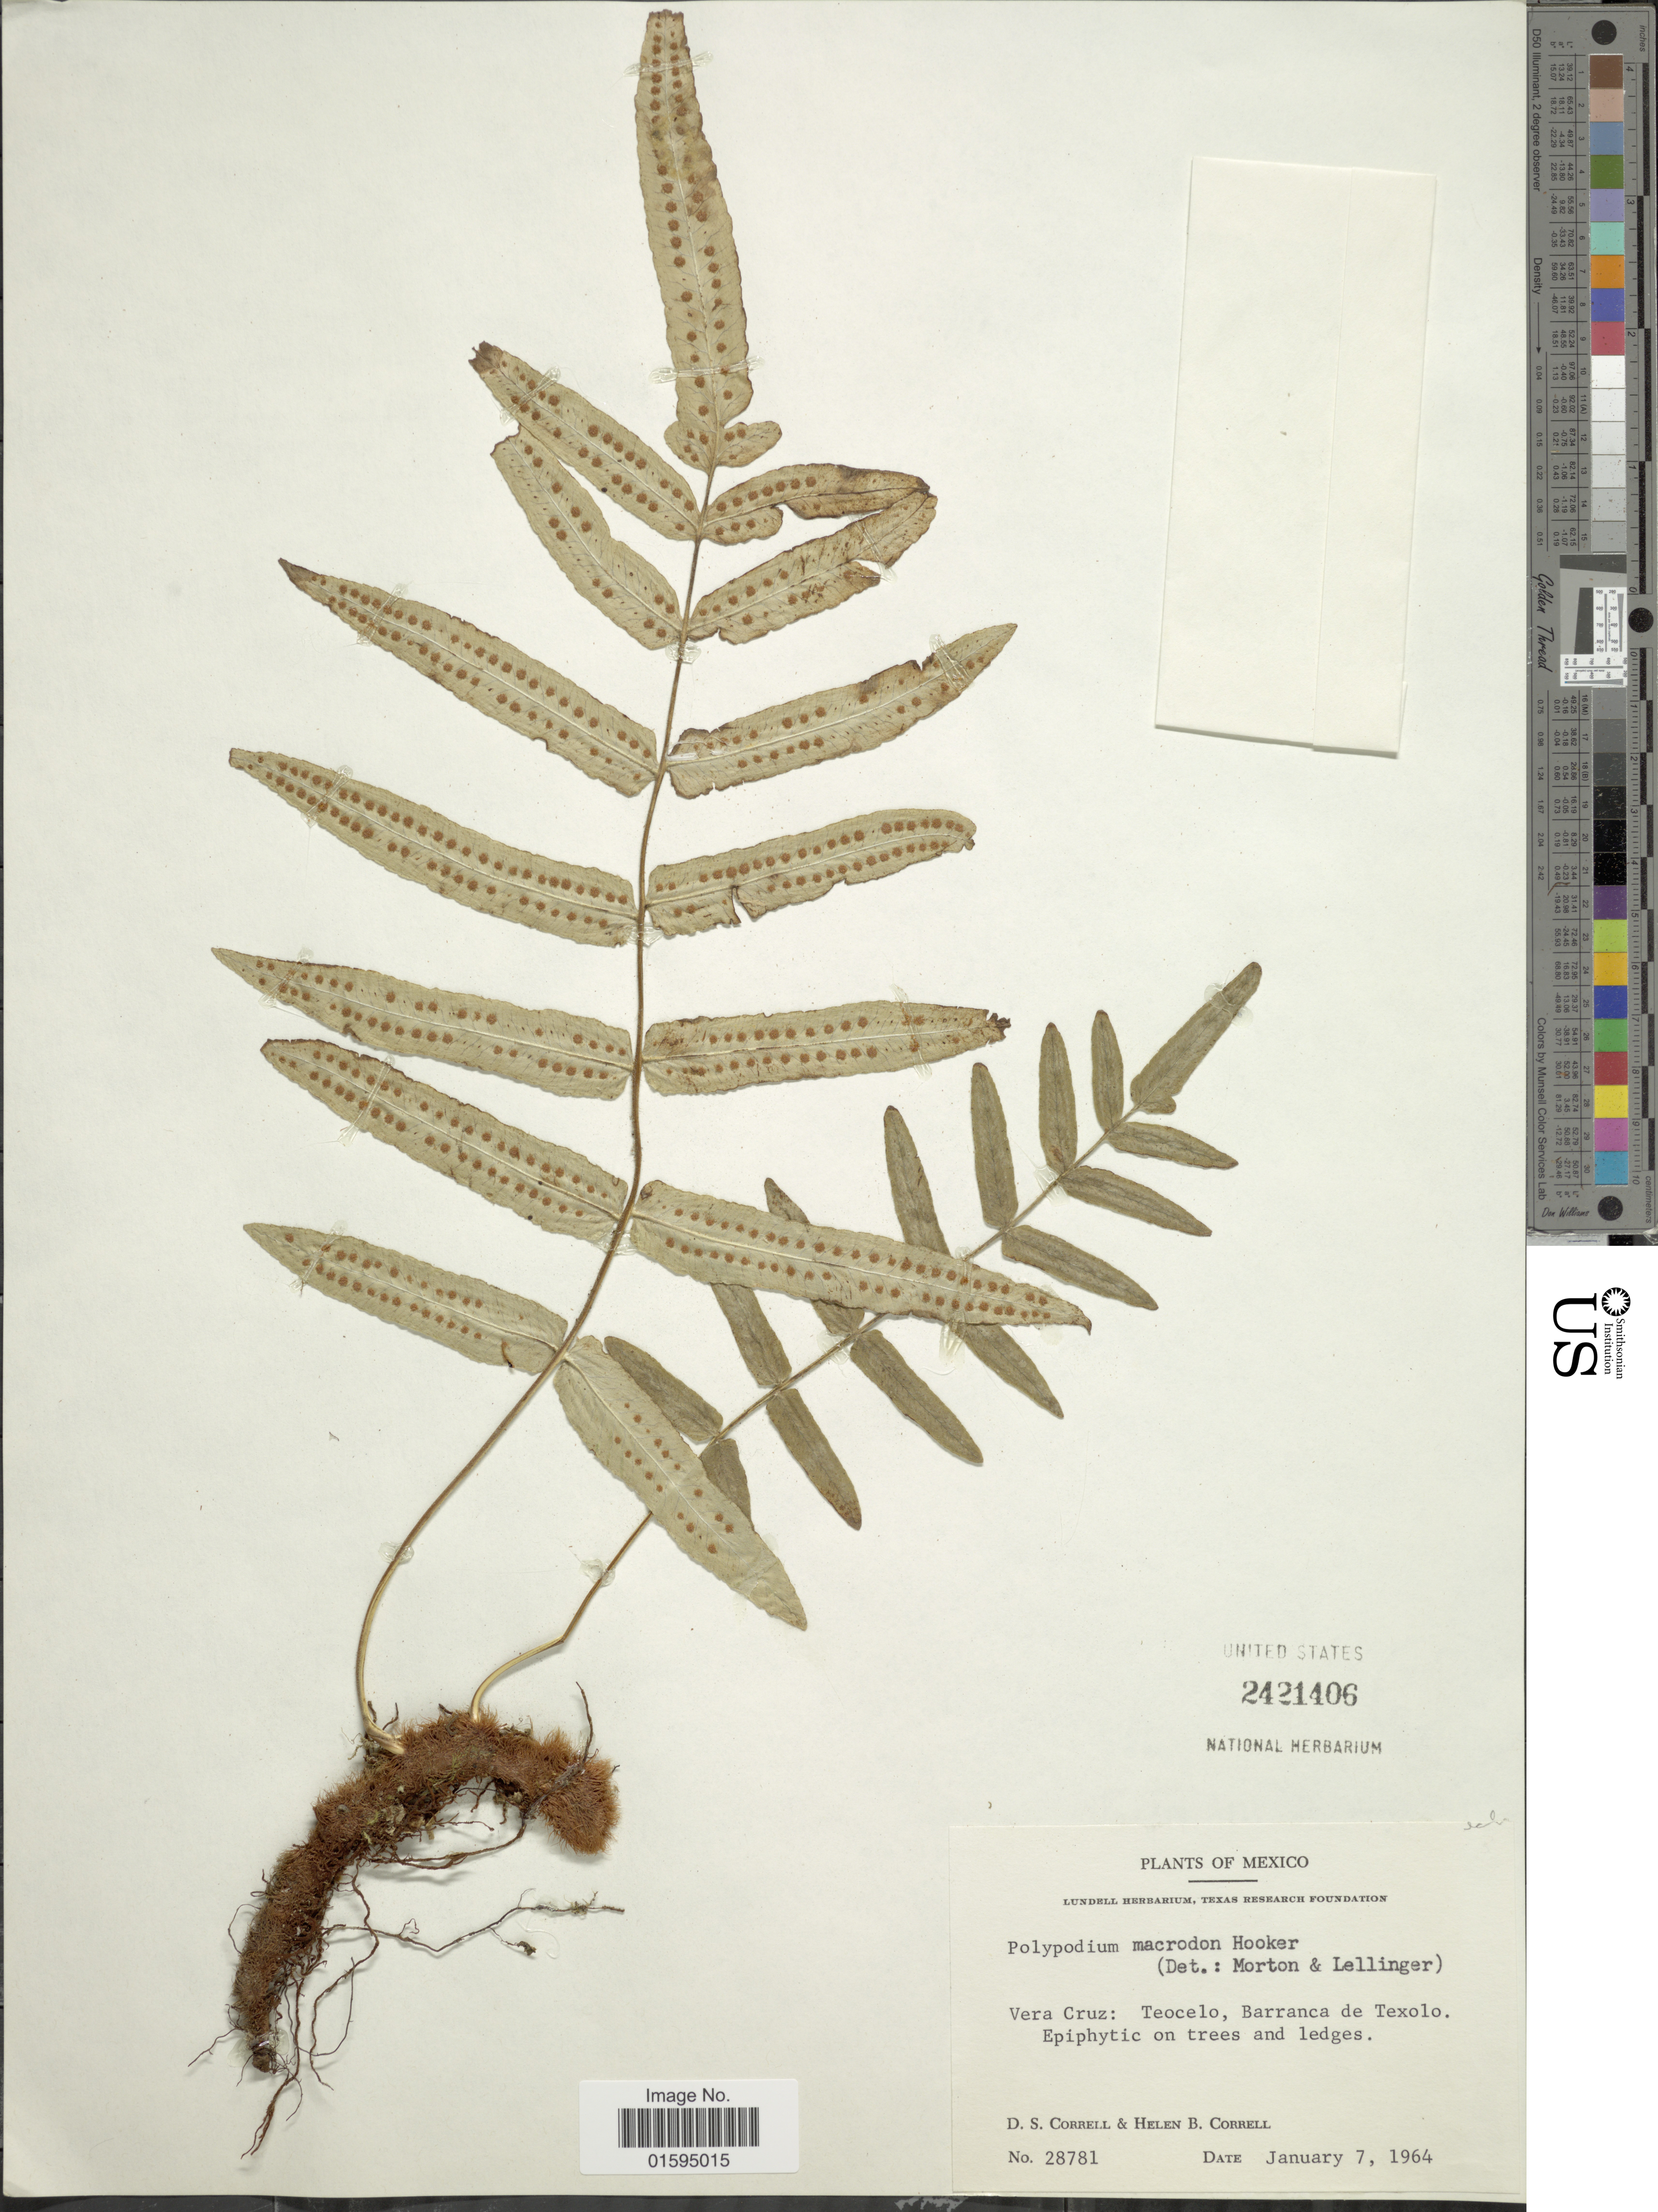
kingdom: Plantae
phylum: Tracheophyta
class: Polypodiopsida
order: Polypodiales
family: Polypodiaceae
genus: Polypodium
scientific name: Polypodium echinolepis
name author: Fée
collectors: D. S. Correll & H. Correll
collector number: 28781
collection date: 1964-01-07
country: Mexico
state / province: Veracruz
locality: Vera Cruz: Teocelo, Barranca de Texolo.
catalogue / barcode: US 2421406